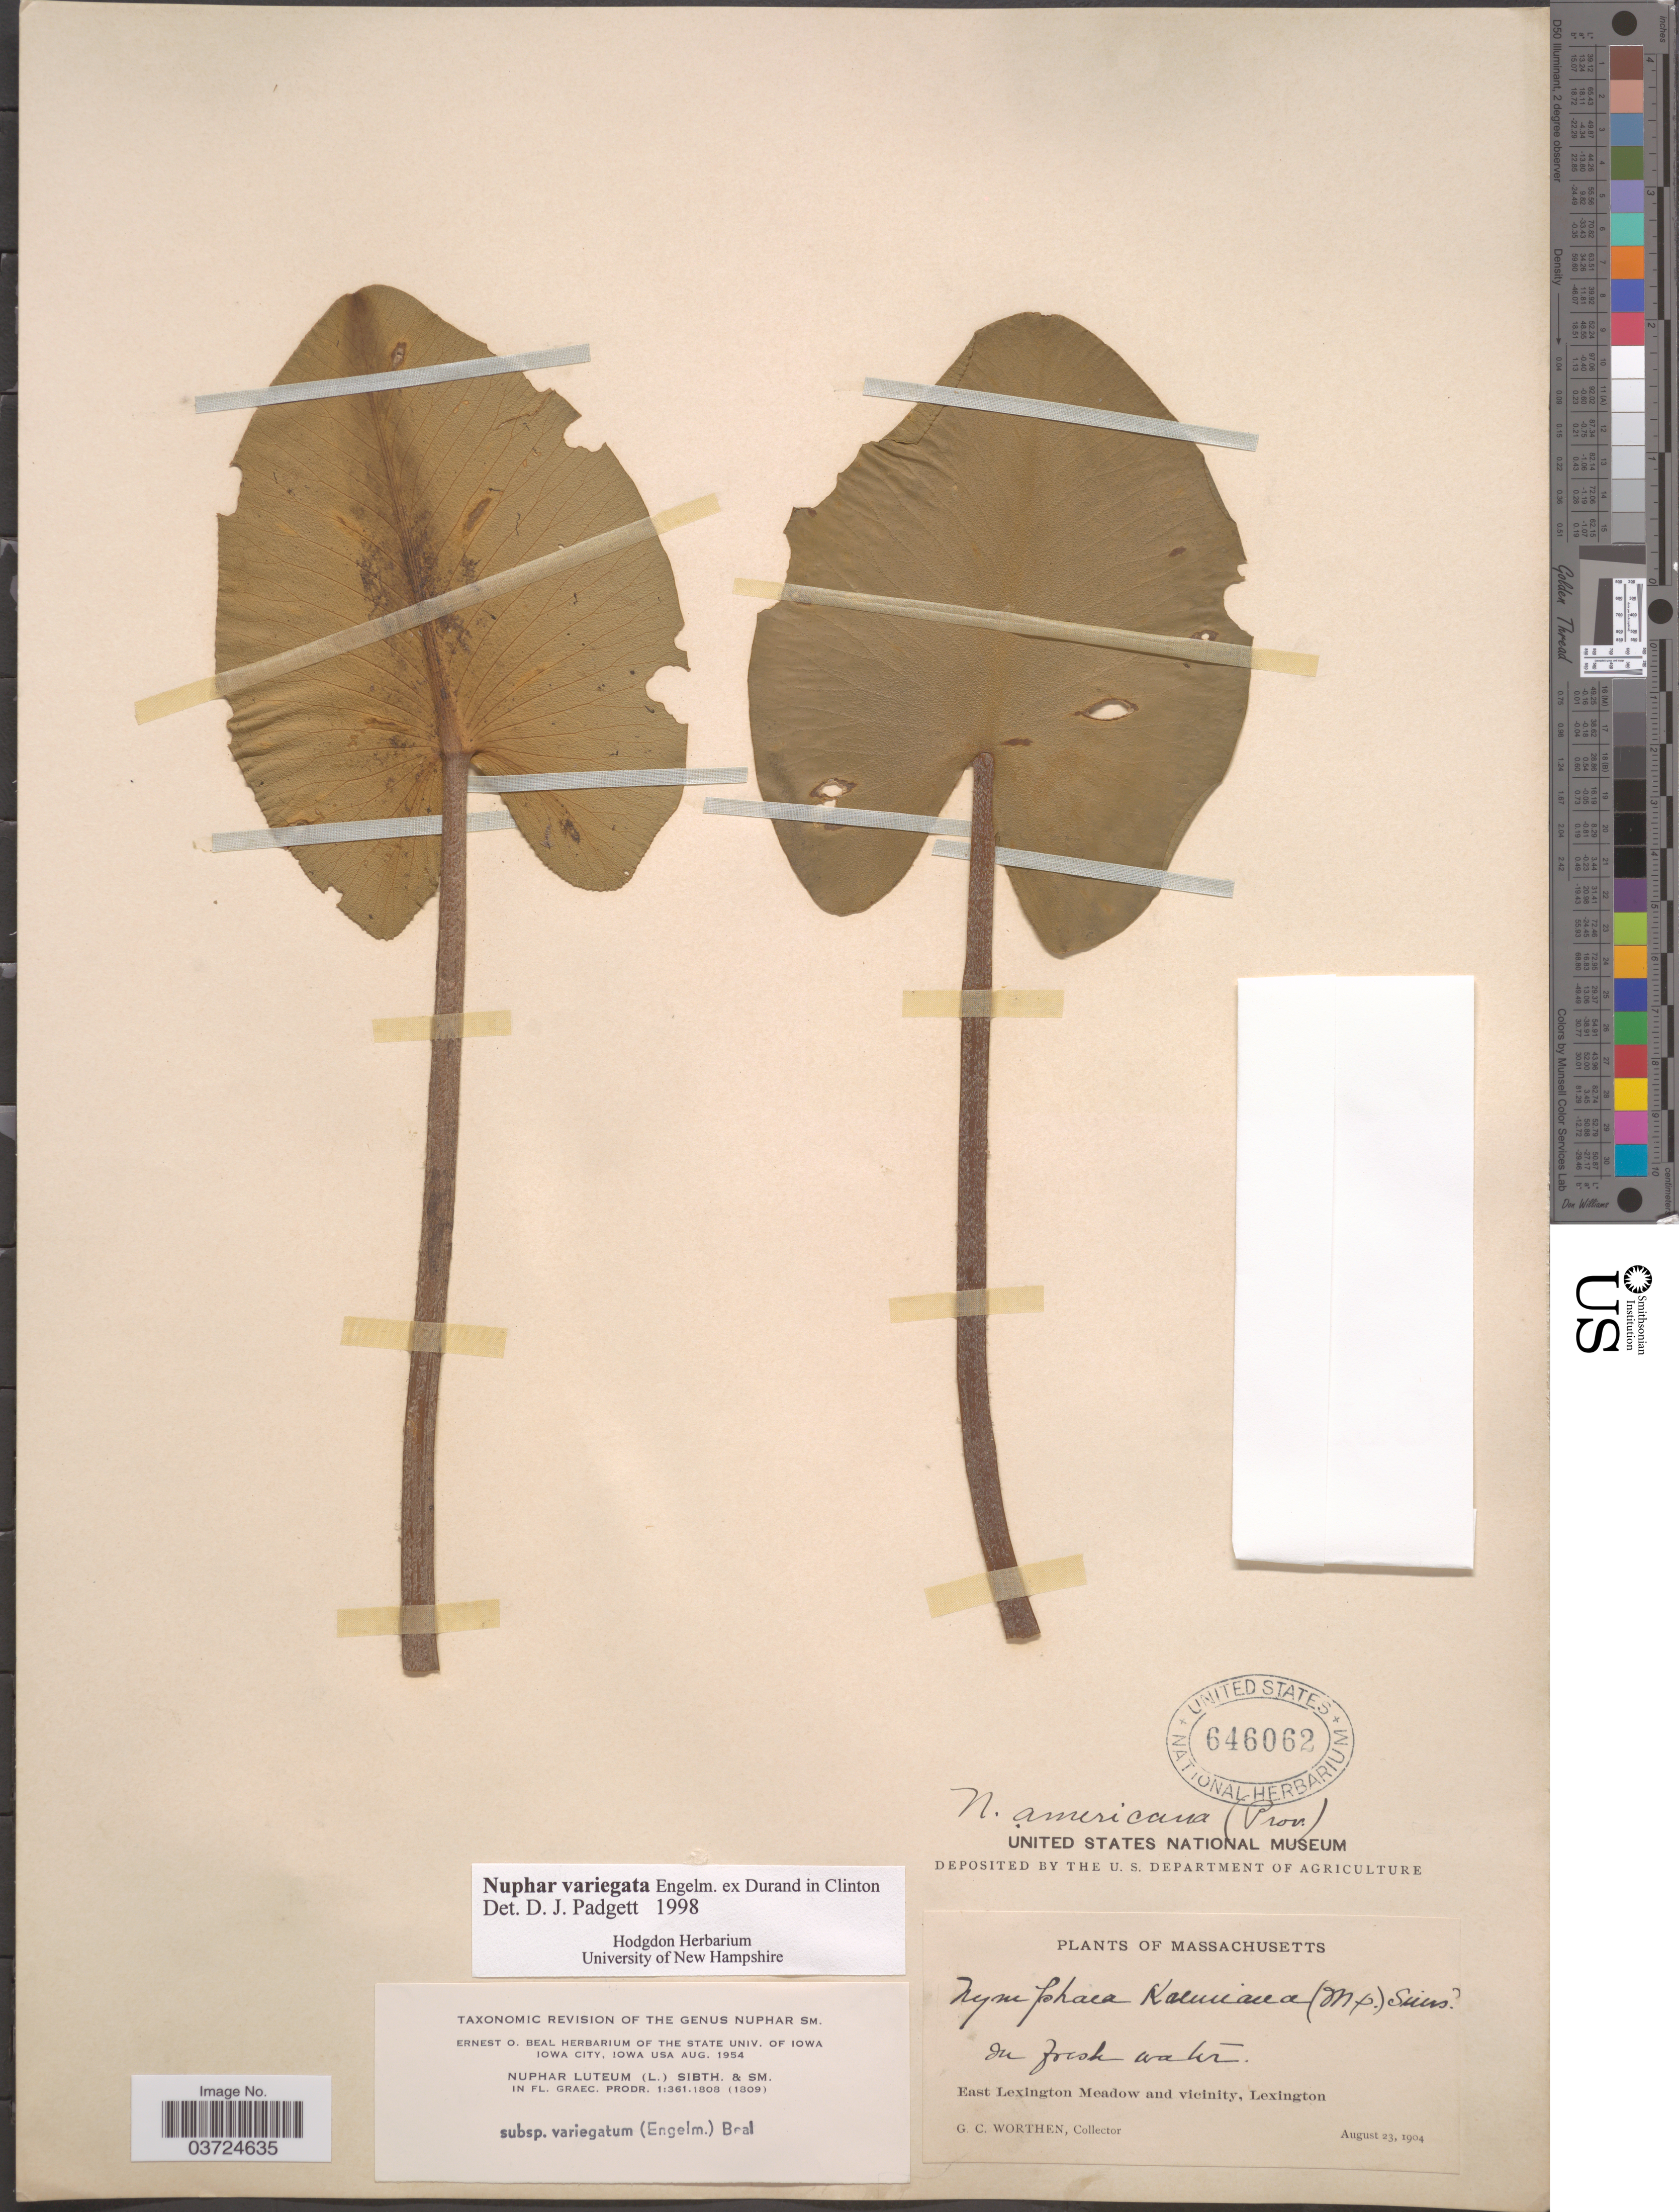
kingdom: Plantae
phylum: Tracheophyta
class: Magnoliopsida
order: Nymphaeales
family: Nymphaeaceae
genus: Nuphar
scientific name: Nuphar variegata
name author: Engelm. ex Durand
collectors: G. Worthen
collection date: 1904-08-23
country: United States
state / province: Massachusetts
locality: East Lexington Meadow and vicinity, Lexington.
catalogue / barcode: US 646062